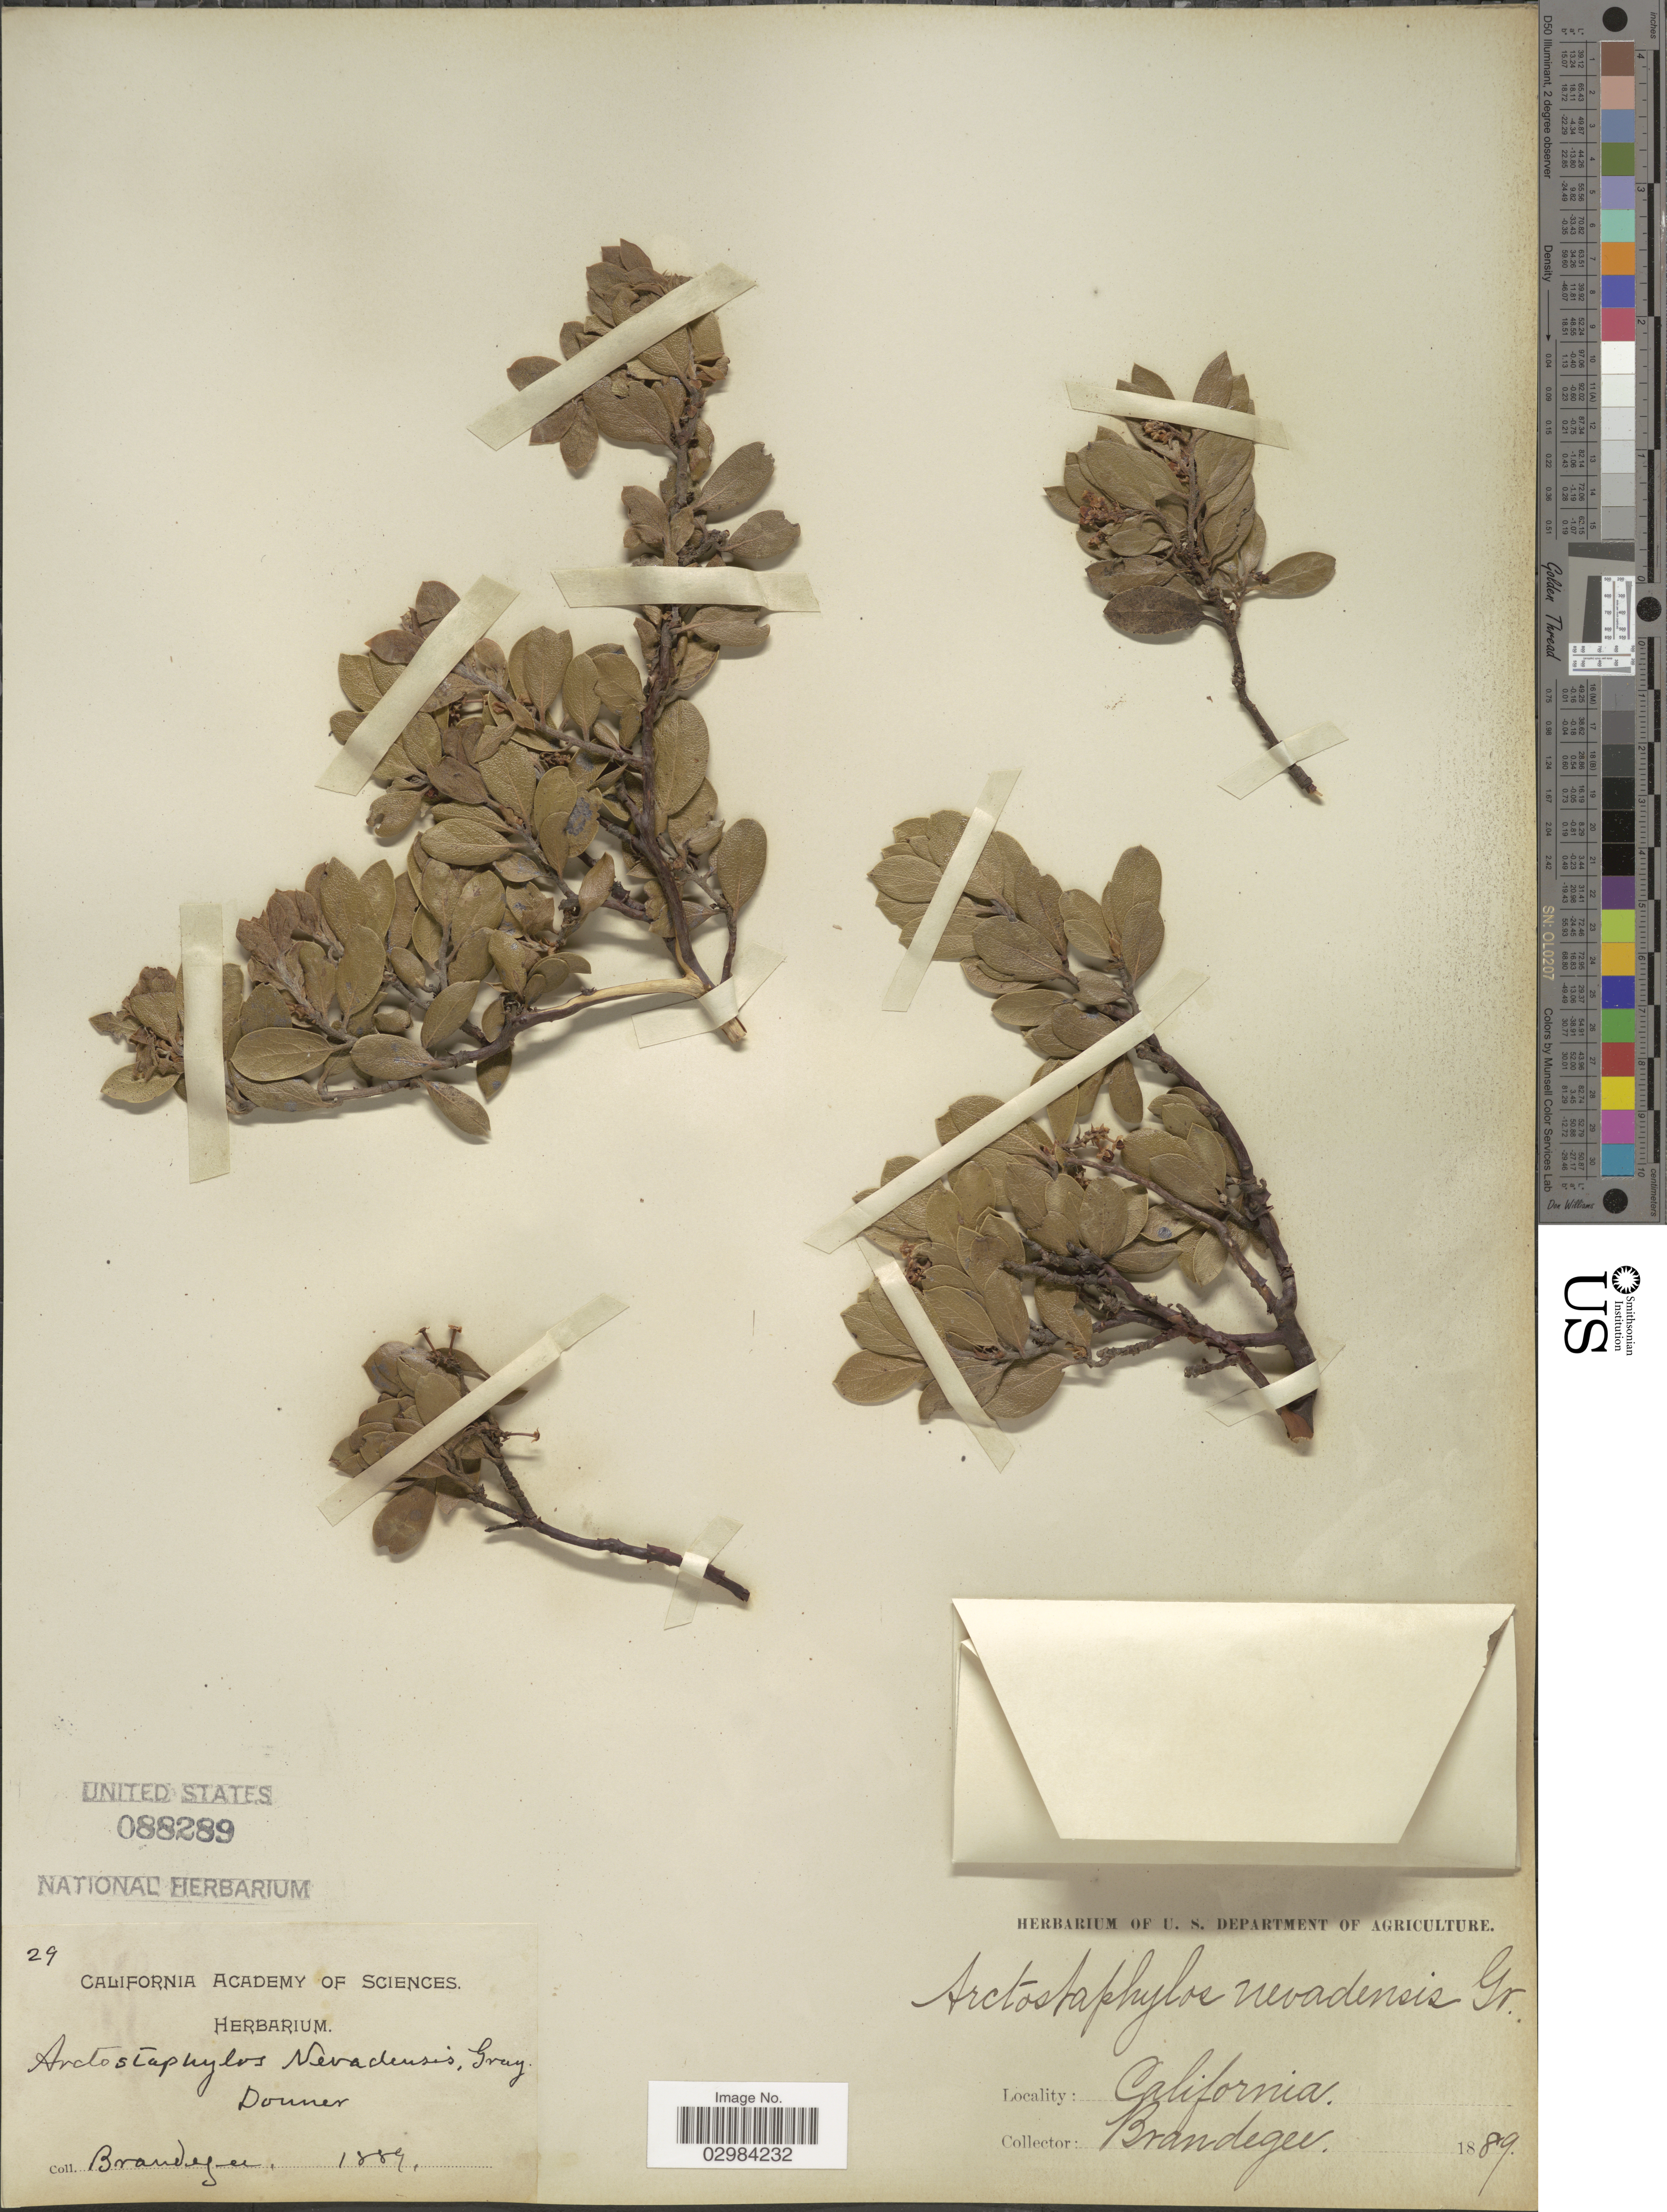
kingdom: Plantae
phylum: Tracheophyta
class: Magnoliopsida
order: Ericales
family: Ericaceae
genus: Arctostaphylos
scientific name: Arctostaphylos nevadensis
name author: A. Gray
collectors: -- Brandegee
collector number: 29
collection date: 1889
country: United States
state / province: California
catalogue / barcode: US 88289